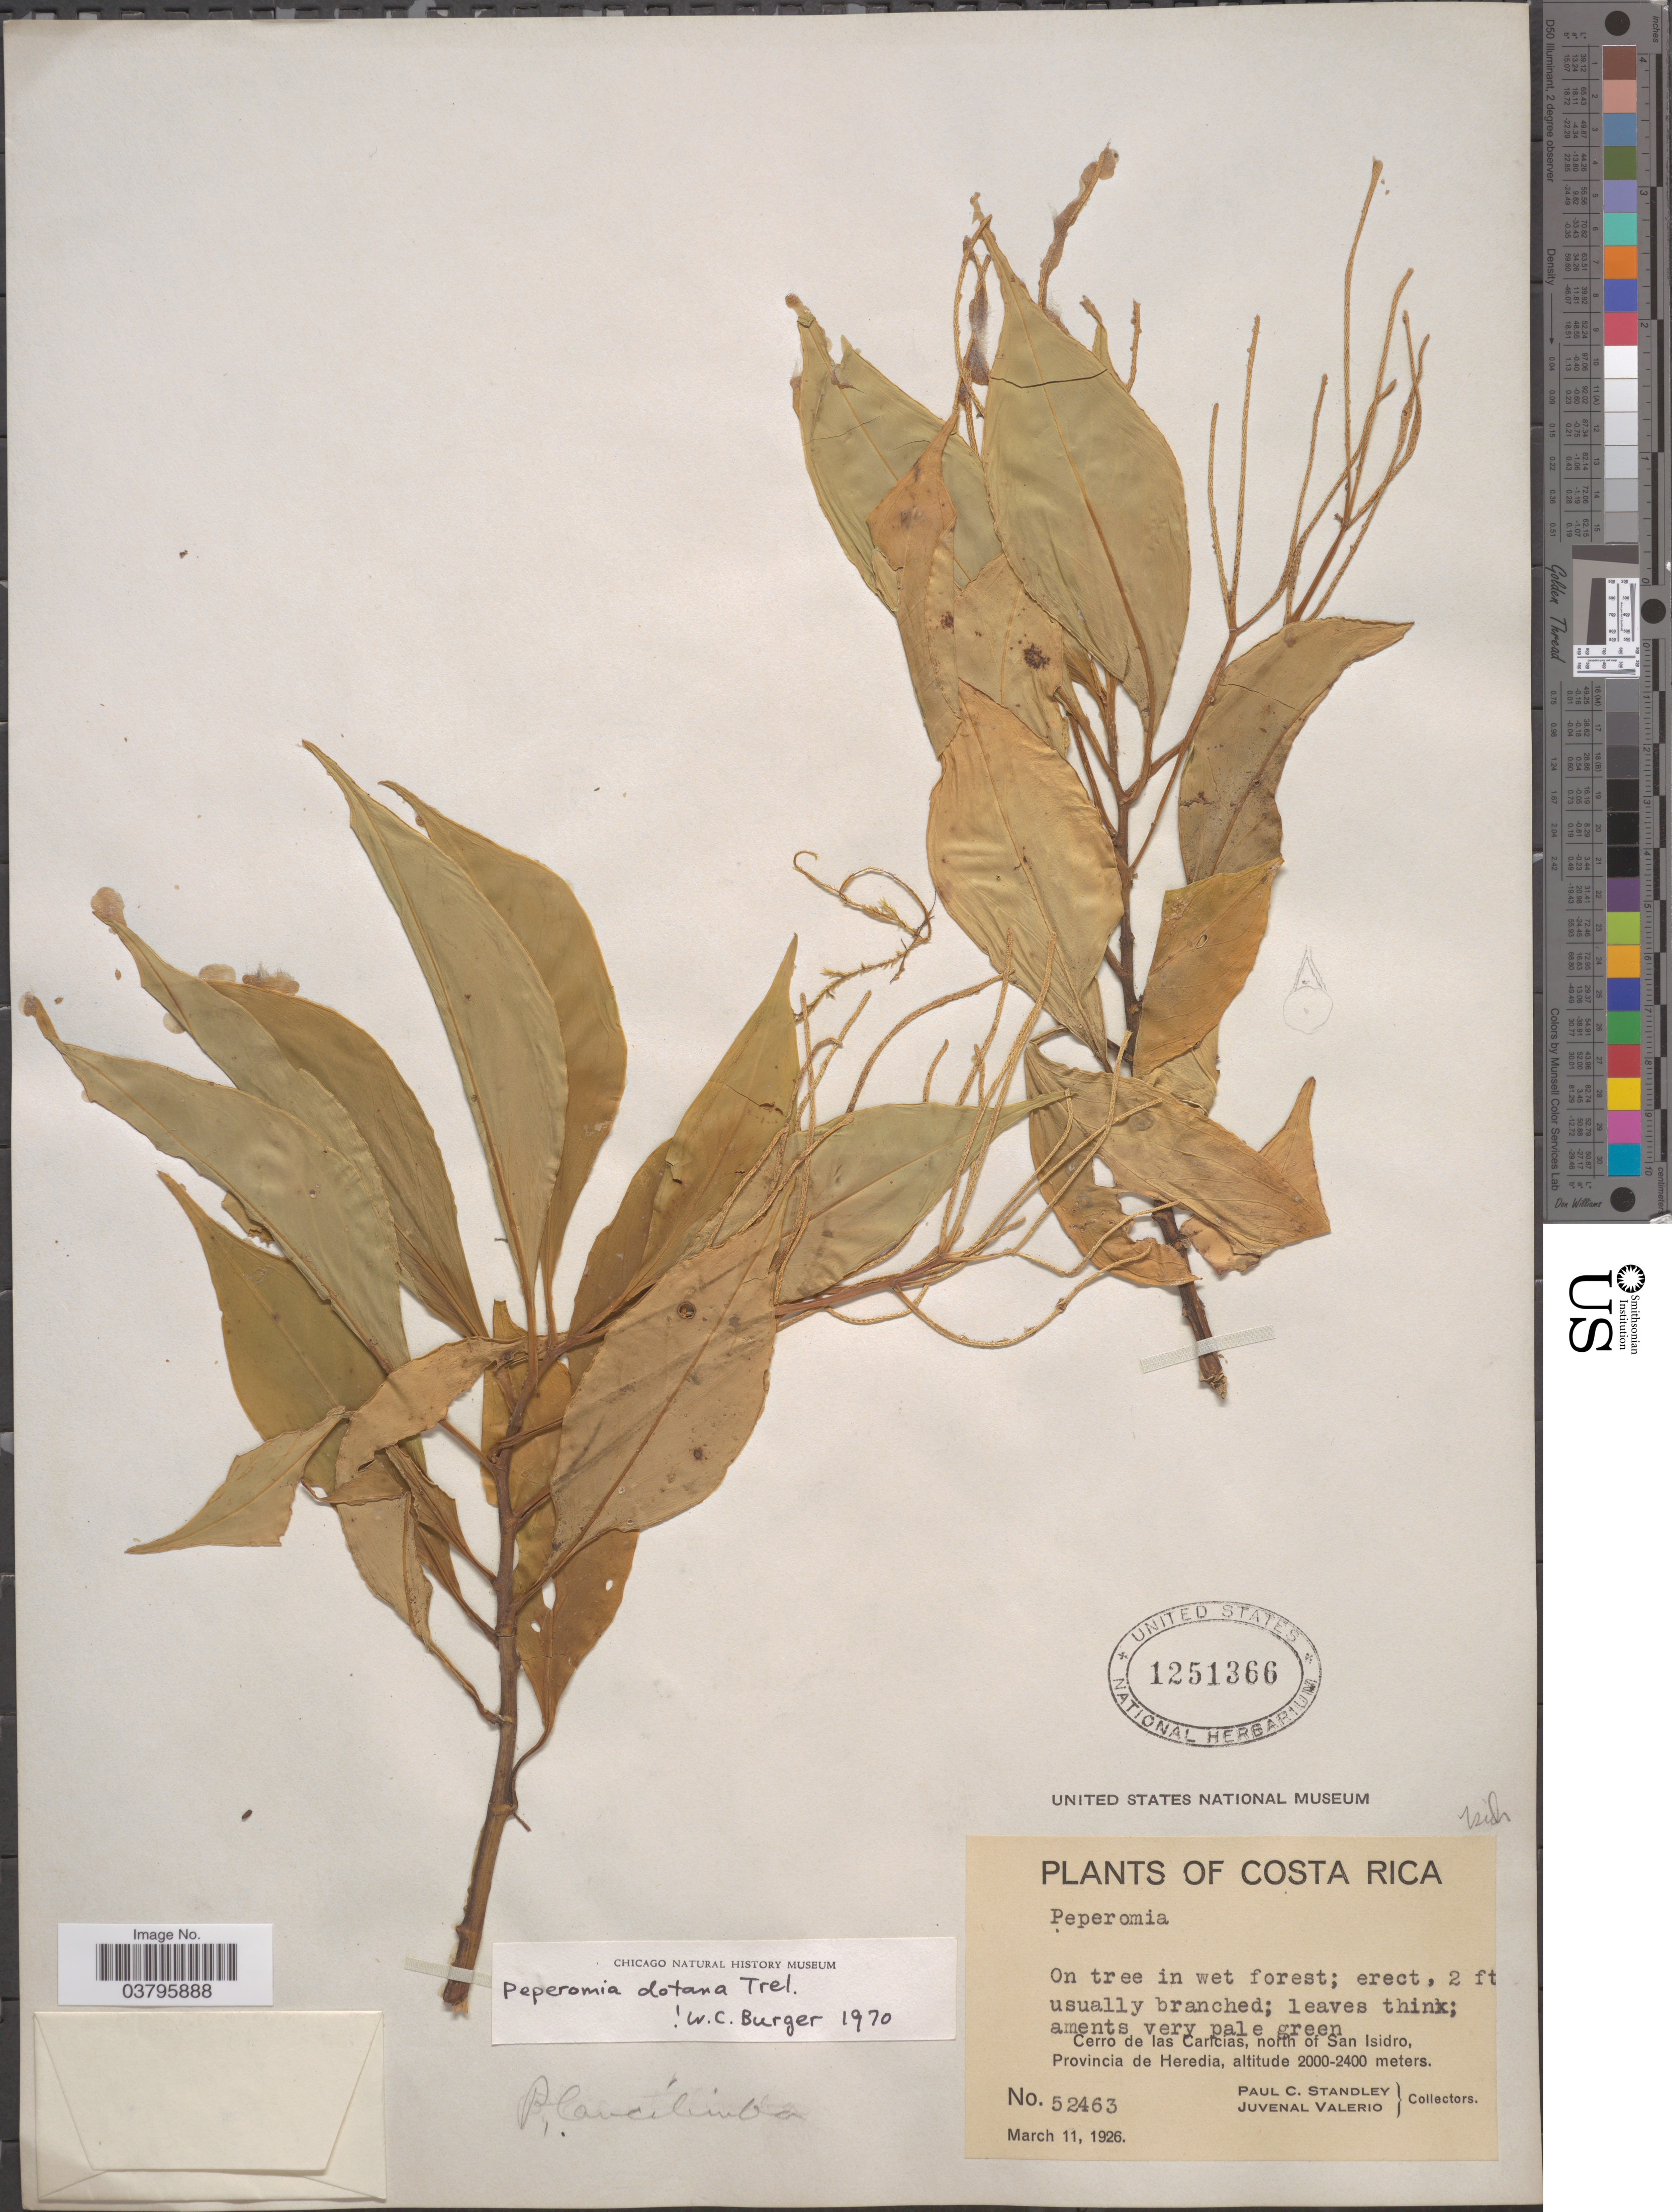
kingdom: Plantae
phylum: Tracheophyta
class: Magnoliopsida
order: Piperales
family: Piperaceae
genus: Peperomia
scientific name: Peperomia dotana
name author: Trel.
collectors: P. C. Standley & J. Valerio R.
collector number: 52463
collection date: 1926-03-11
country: Costa Rica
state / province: Heredia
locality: Cerro de las Caricias, north of San Isidro.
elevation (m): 2000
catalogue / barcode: US 1251366